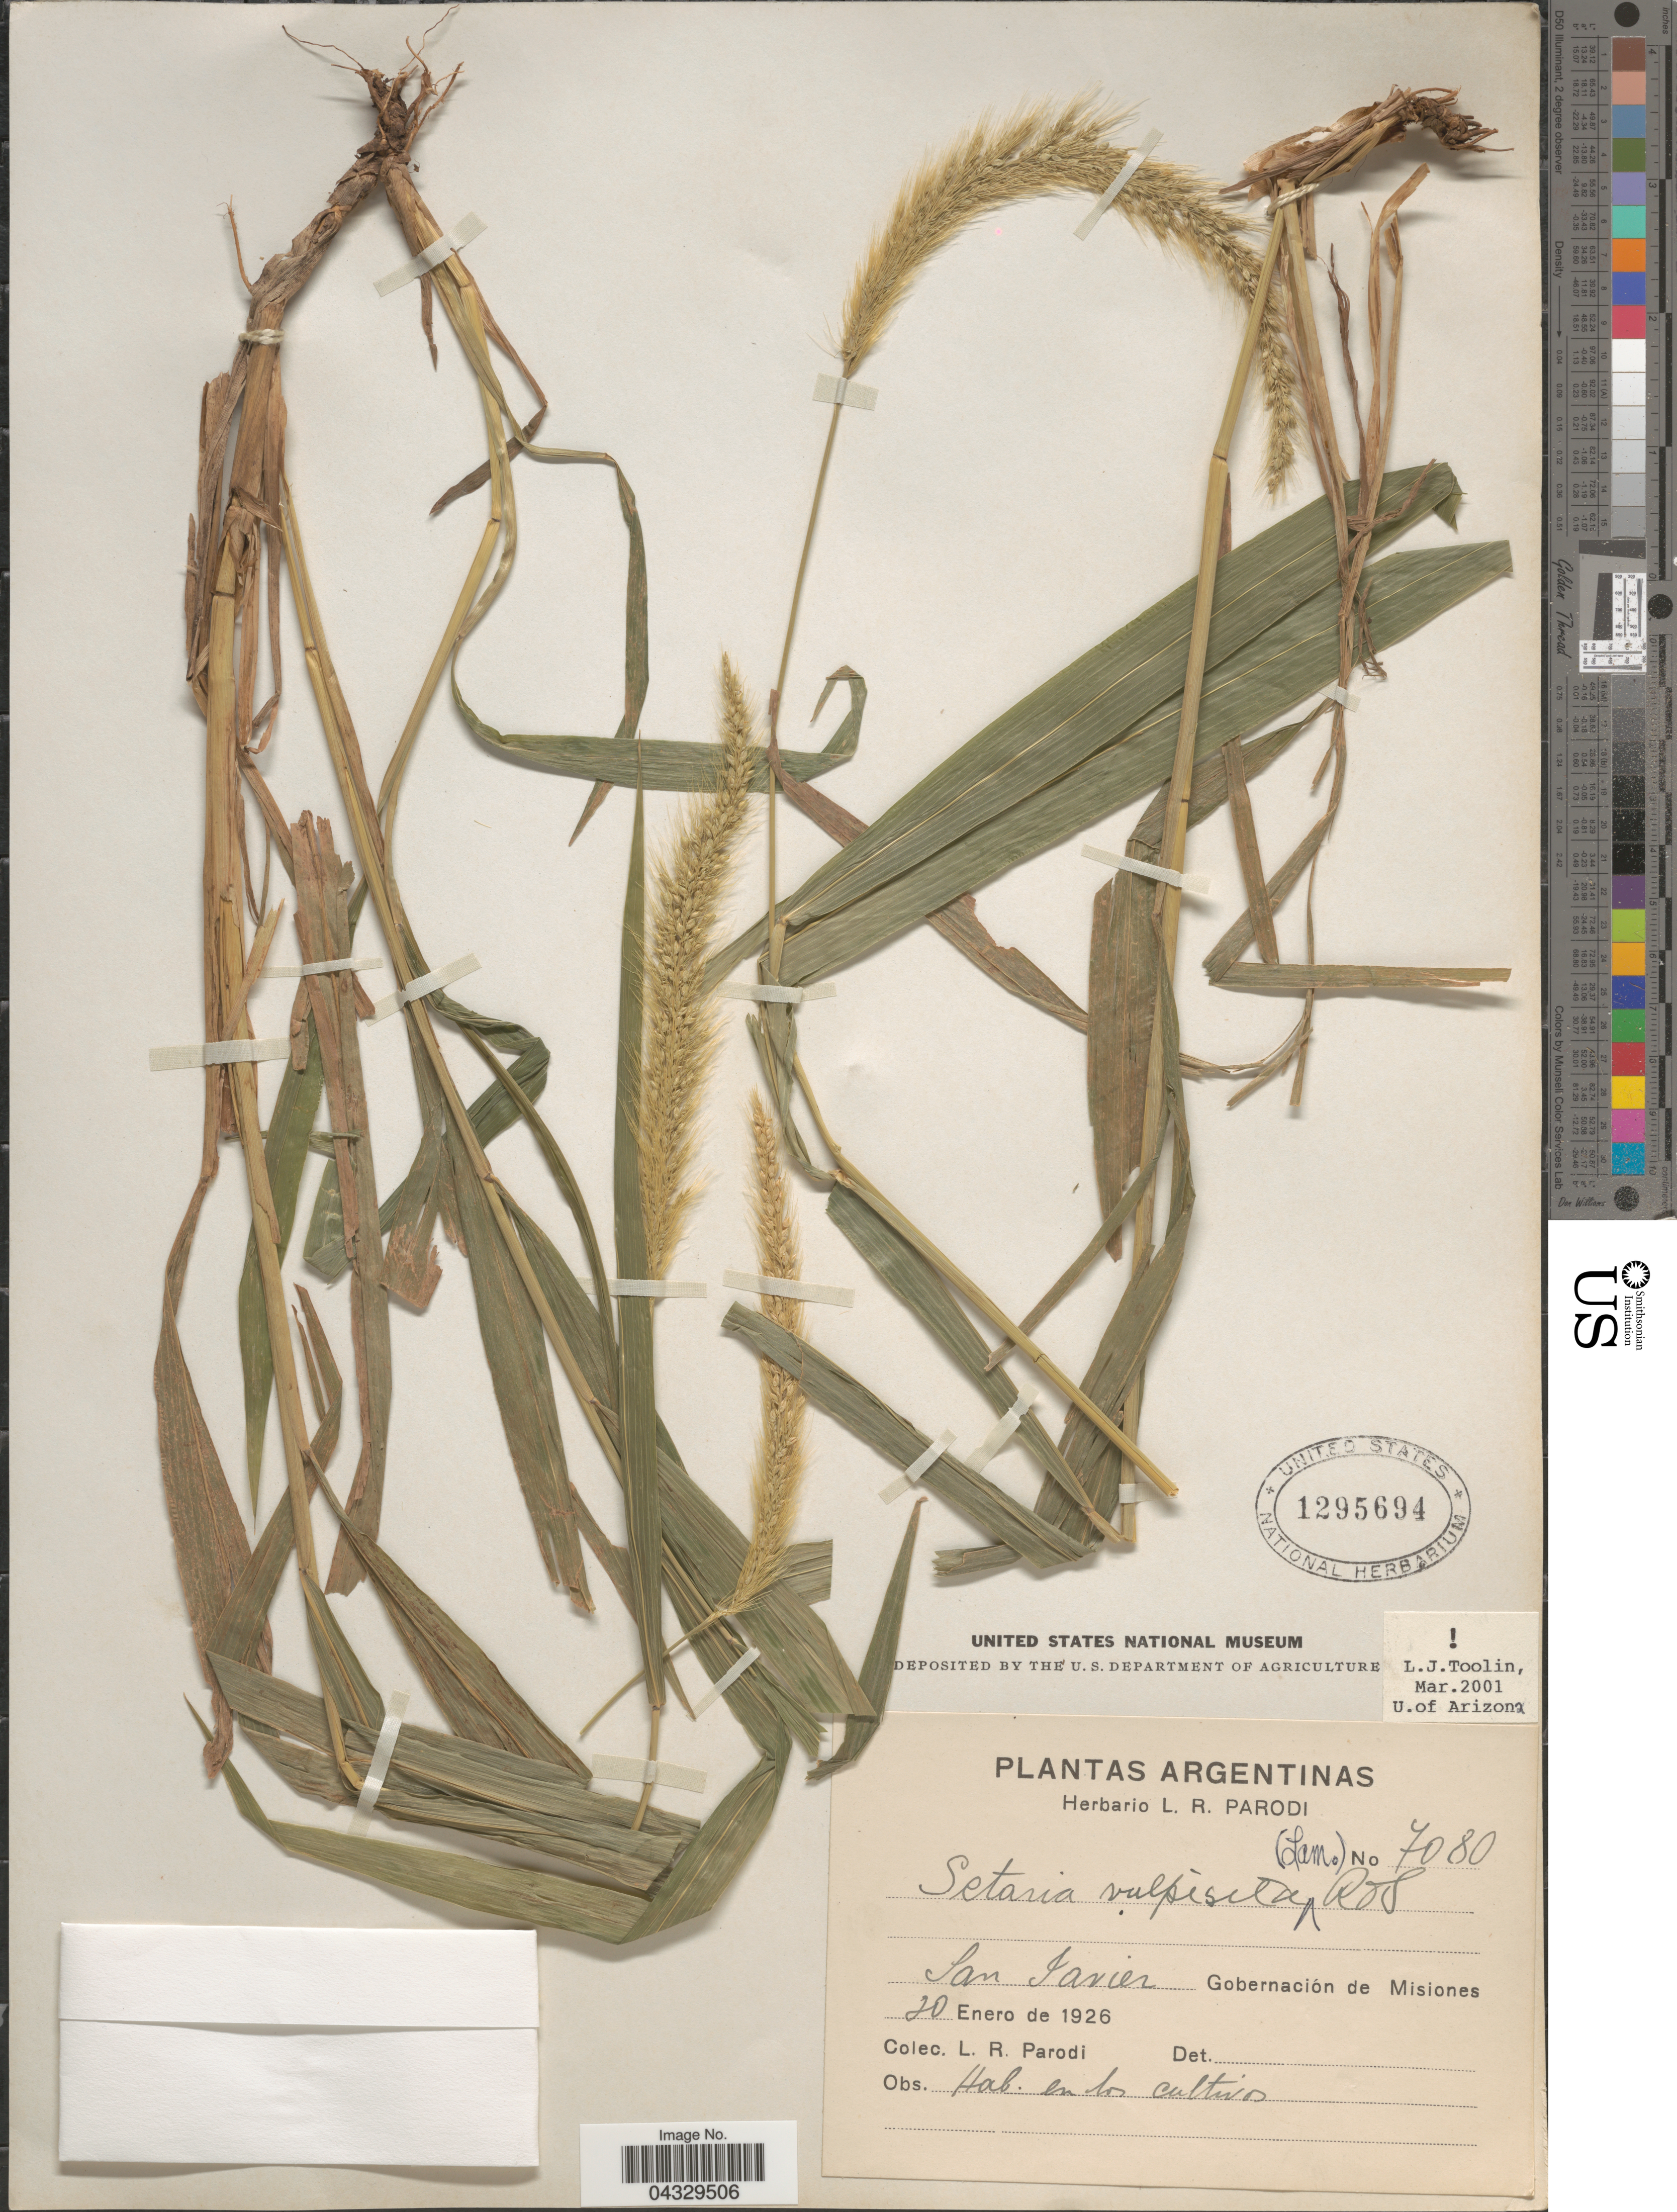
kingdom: Plantae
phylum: Tracheophyta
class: Liliopsida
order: Poales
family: Poaceae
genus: Setaria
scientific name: Setaria vulpiseta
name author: (Lam.) Roem. & Schult.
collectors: L. R. Parodi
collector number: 7080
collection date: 1926-01-20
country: Argentina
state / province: Misiones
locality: San Javier Gobernación de Misiones.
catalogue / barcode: US 1295694